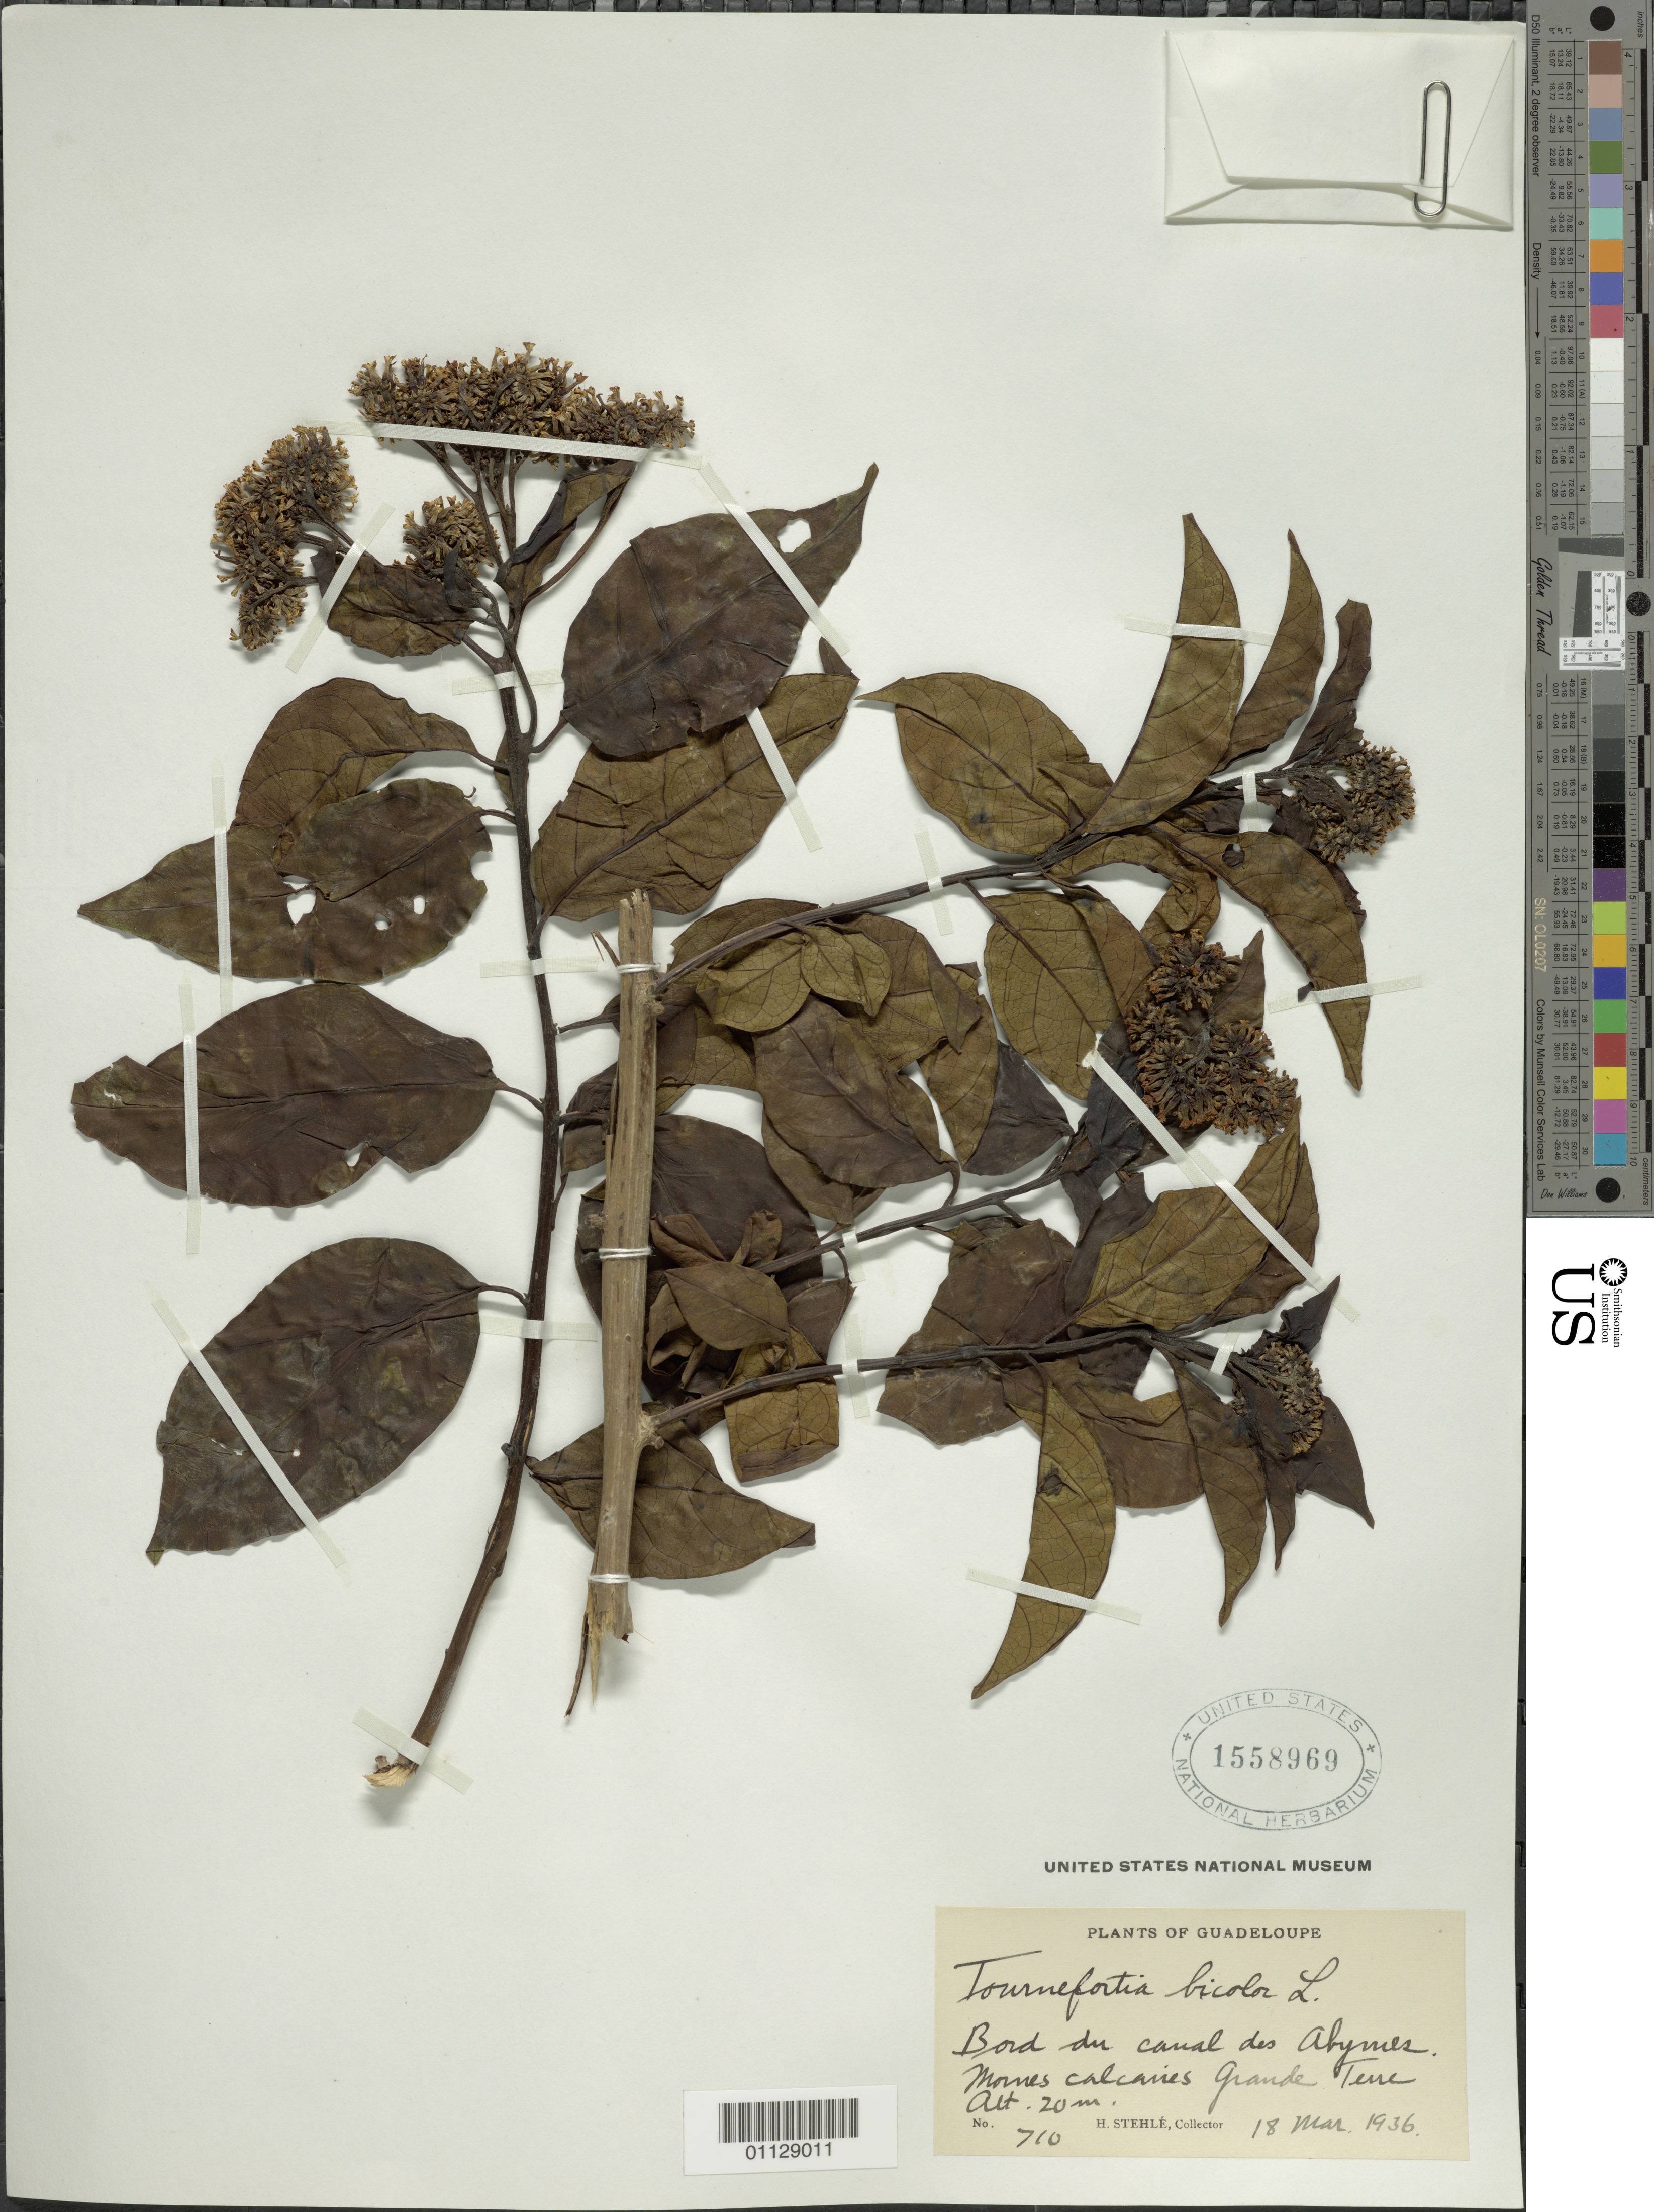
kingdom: Plantae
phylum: Tracheophyta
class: Magnoliopsida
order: Boraginales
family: Heliotropiaceae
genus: Tournefortia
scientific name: Tournefortia bicolor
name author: Sw.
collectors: H. Stehlé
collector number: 710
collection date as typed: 18 Mar 1936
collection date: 1936-03-18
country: Guadeloupe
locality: Mones Calcaries Grande Terre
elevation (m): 20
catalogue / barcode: US 1558969